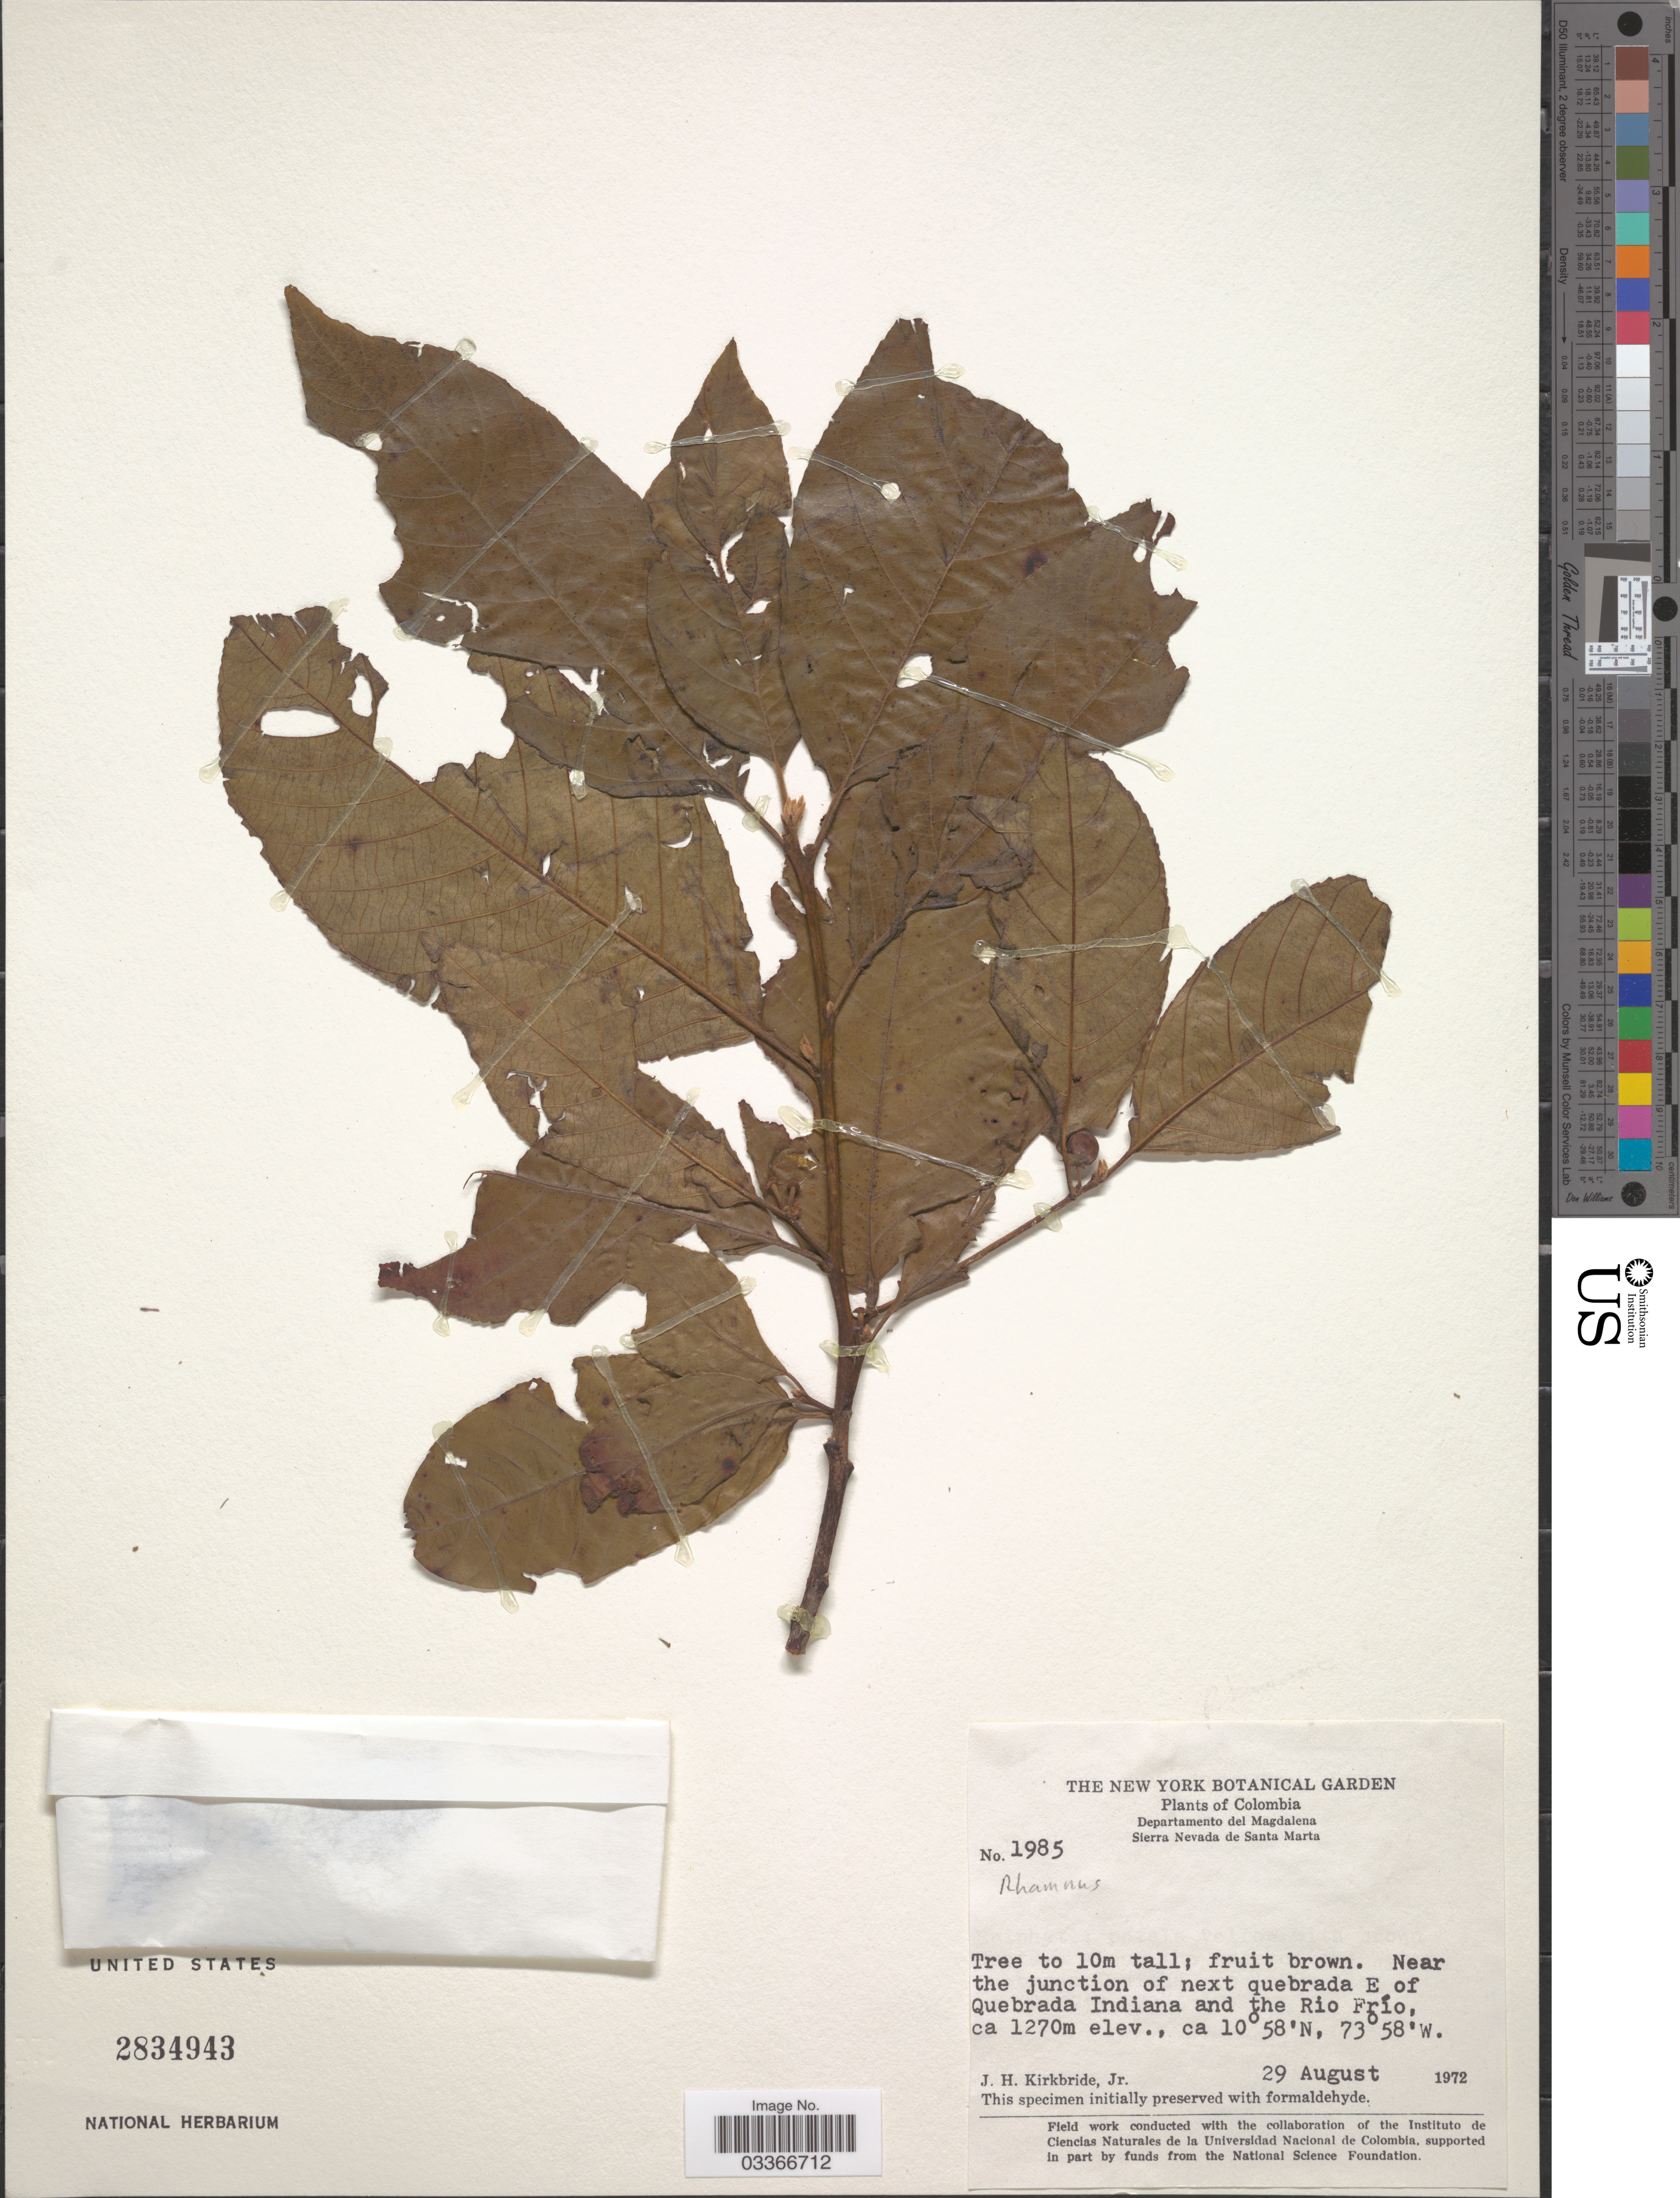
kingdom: Plantae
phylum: Tracheophyta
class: Magnoliopsida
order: Rosales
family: Rhamnaceae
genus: Rhamnus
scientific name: Rhamnus sp.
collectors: J. H. Kirkbride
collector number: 1985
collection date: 1972-08-29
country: Colombia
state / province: Magdalena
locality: Departamento del Magdalena. Sierra Nevada de Santa Marta. Near the junction of next quebrada E of Quebrada Indiana and the Rio Frío.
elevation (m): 1270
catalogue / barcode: US 2834943